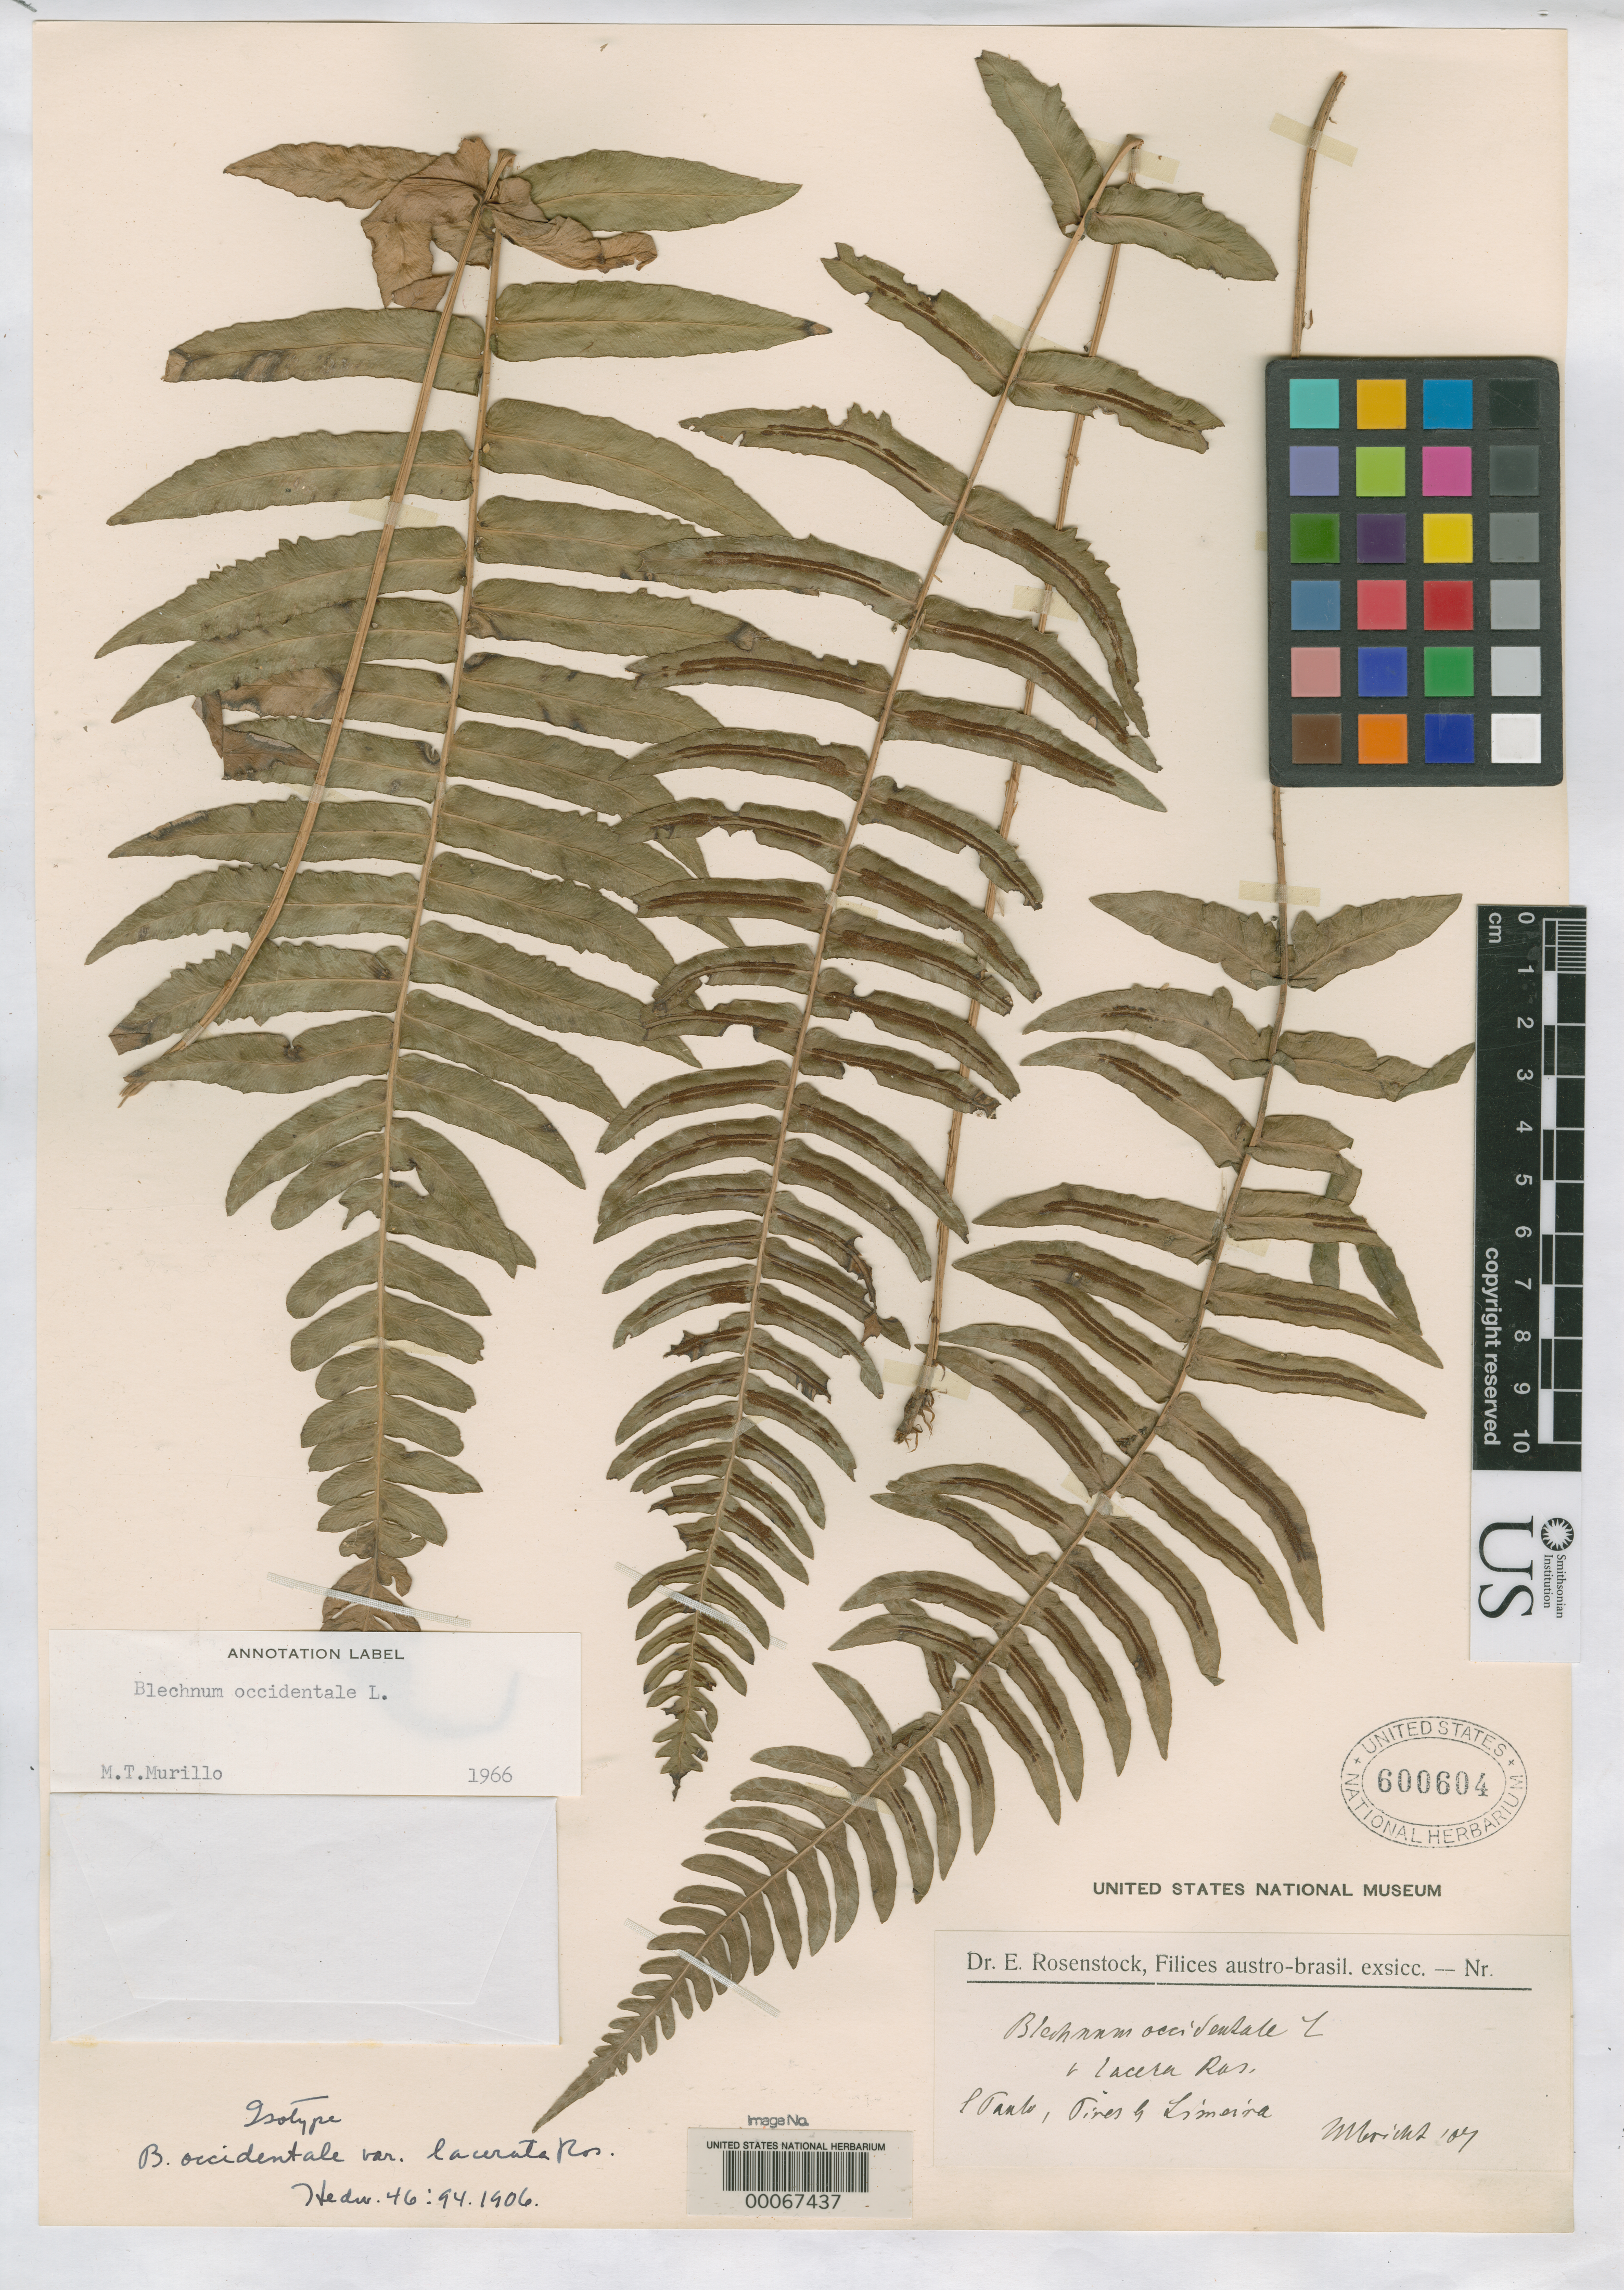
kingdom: Plantae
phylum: Tracheophyta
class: Polypodiopsida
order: Polypodiales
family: Blechnaceae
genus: Blechnum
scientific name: Blechnum occidentale var. lacerata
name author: Rosenst.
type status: Type Collection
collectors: A. Ulbricht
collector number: Rosenstock Exs.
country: Brazil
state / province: Minas Gerais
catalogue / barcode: US 600604